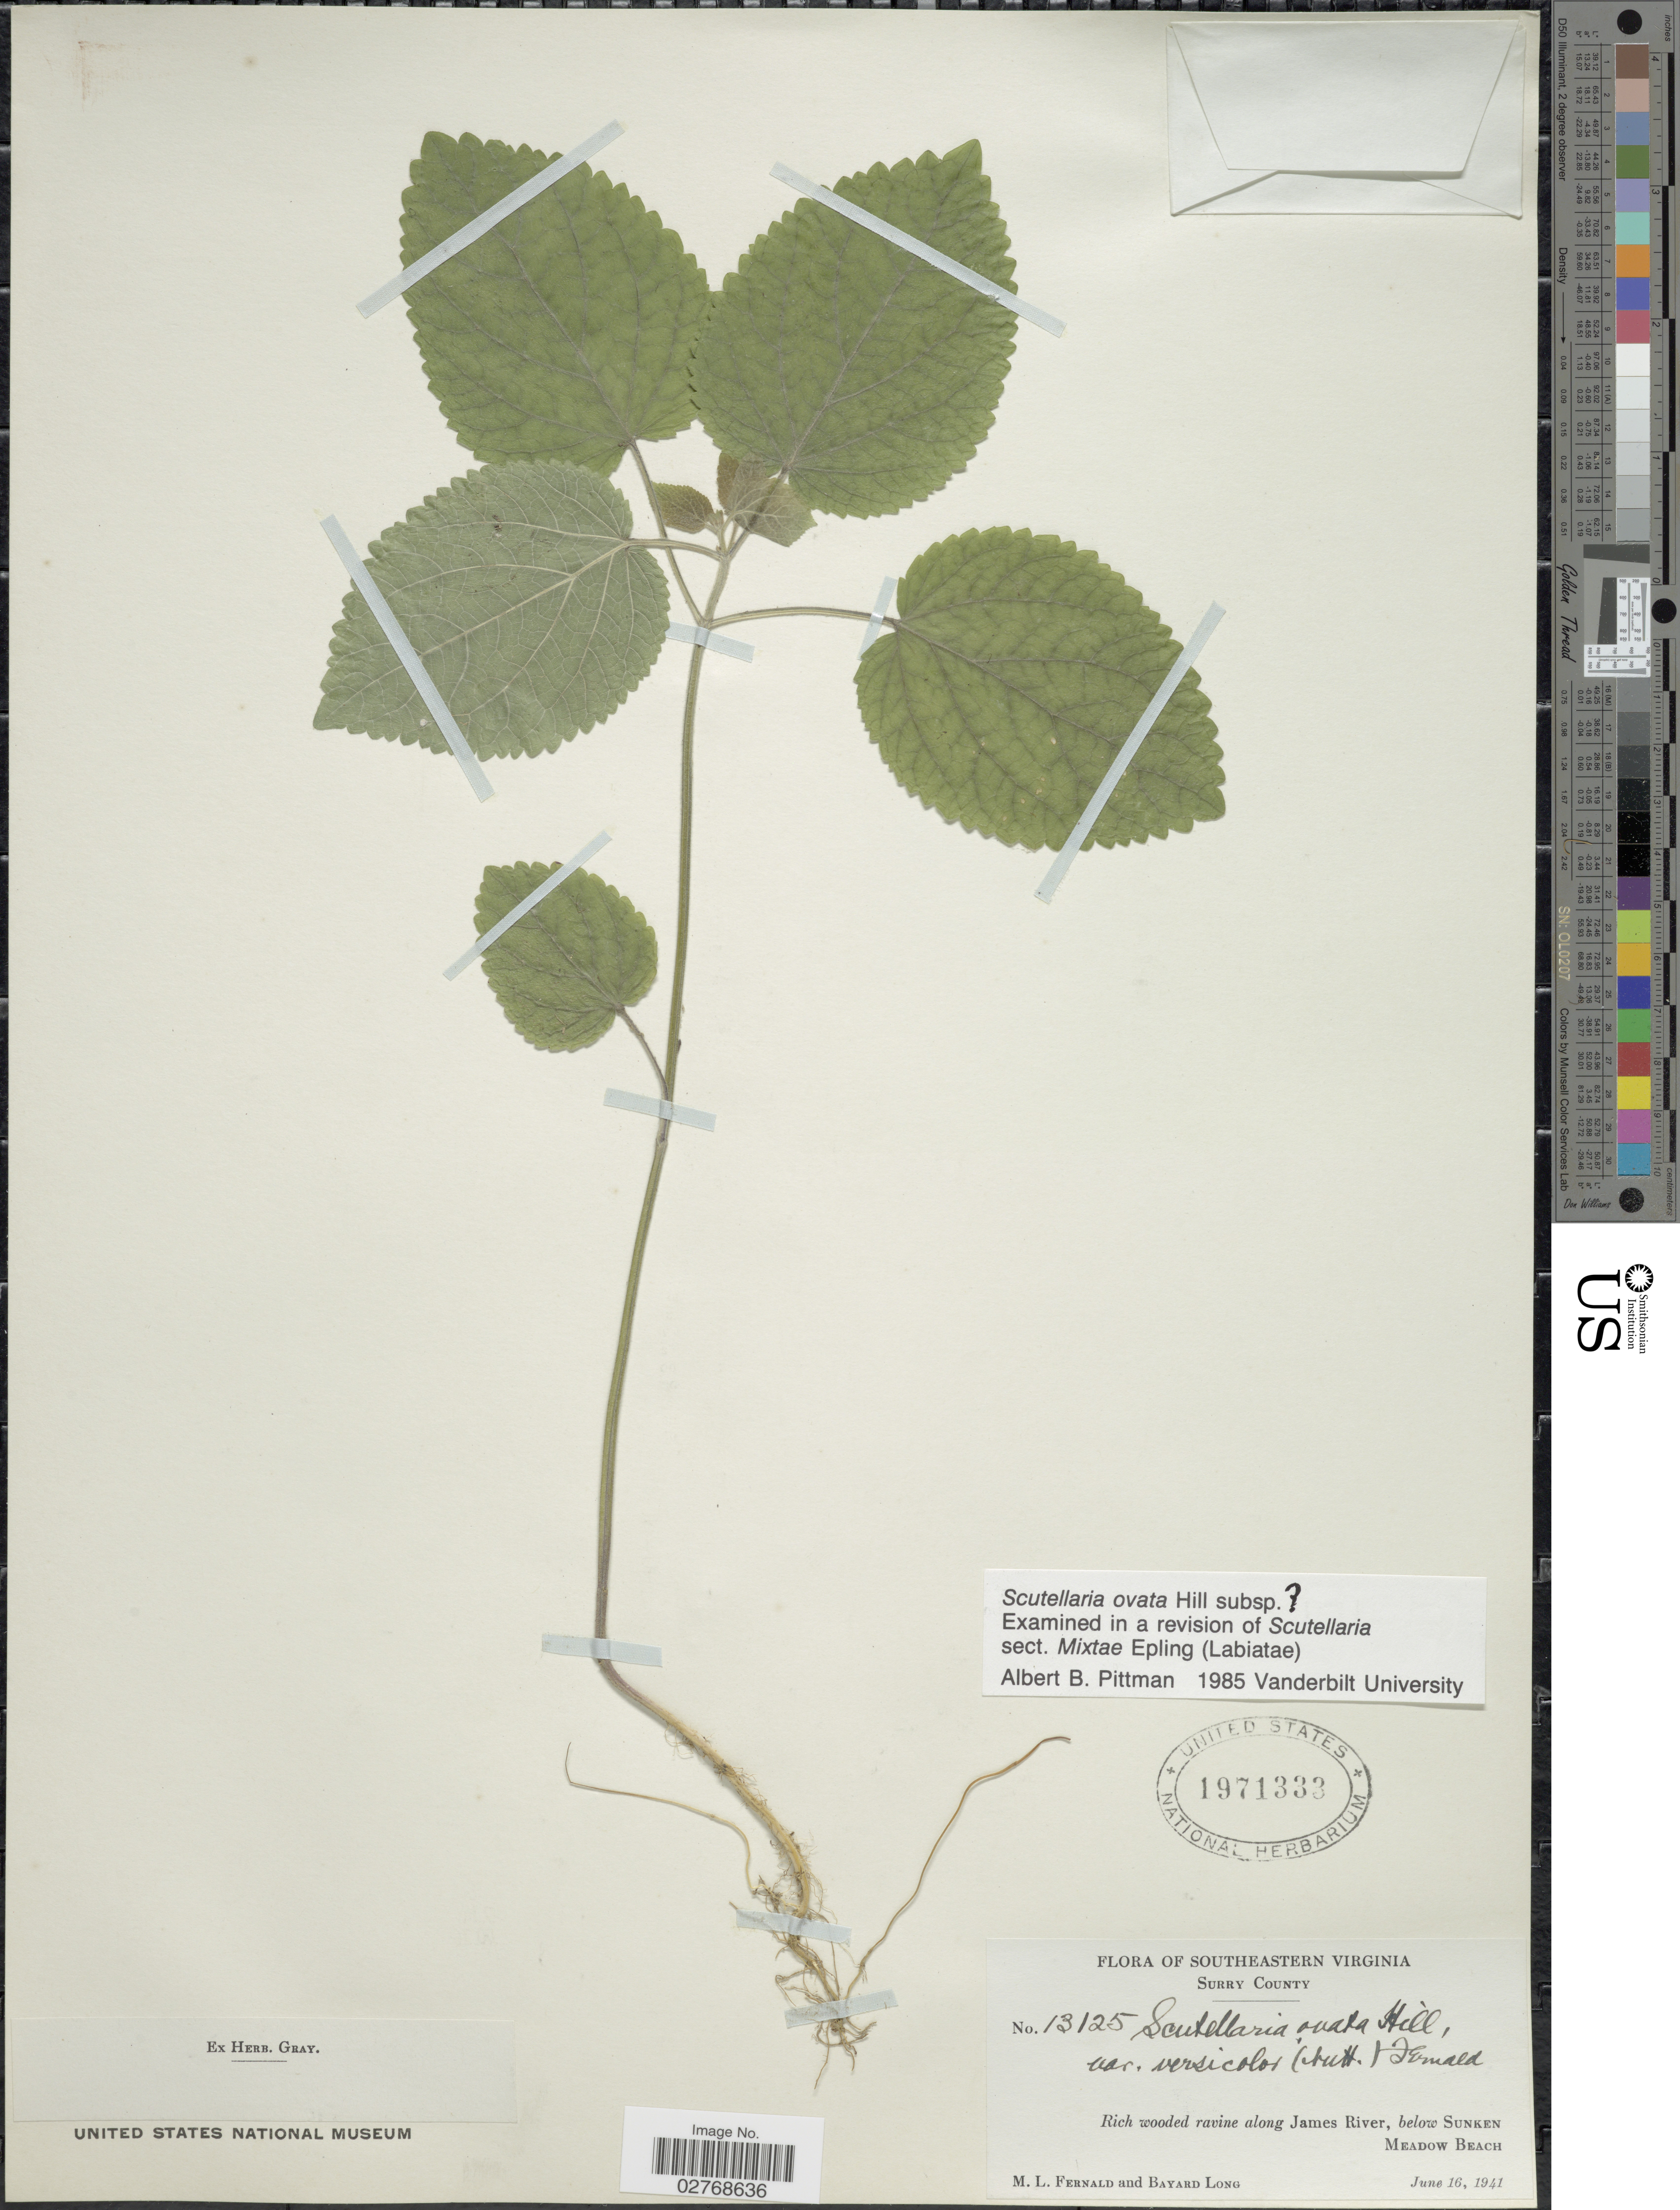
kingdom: Plantae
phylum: Tracheophyta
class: Magnoliopsida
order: Lamiales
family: Lamiaceae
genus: Scutellaria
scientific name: Scutellaria ovata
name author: Hill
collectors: M. L. Fernald & B. Long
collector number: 13125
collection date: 1941-06-16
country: United States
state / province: Virginia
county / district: Surry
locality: Southeastern Virginia, Surry County. Rich wooded ravine along James River, below Sunken Meadow Beach.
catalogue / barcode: US 1971333